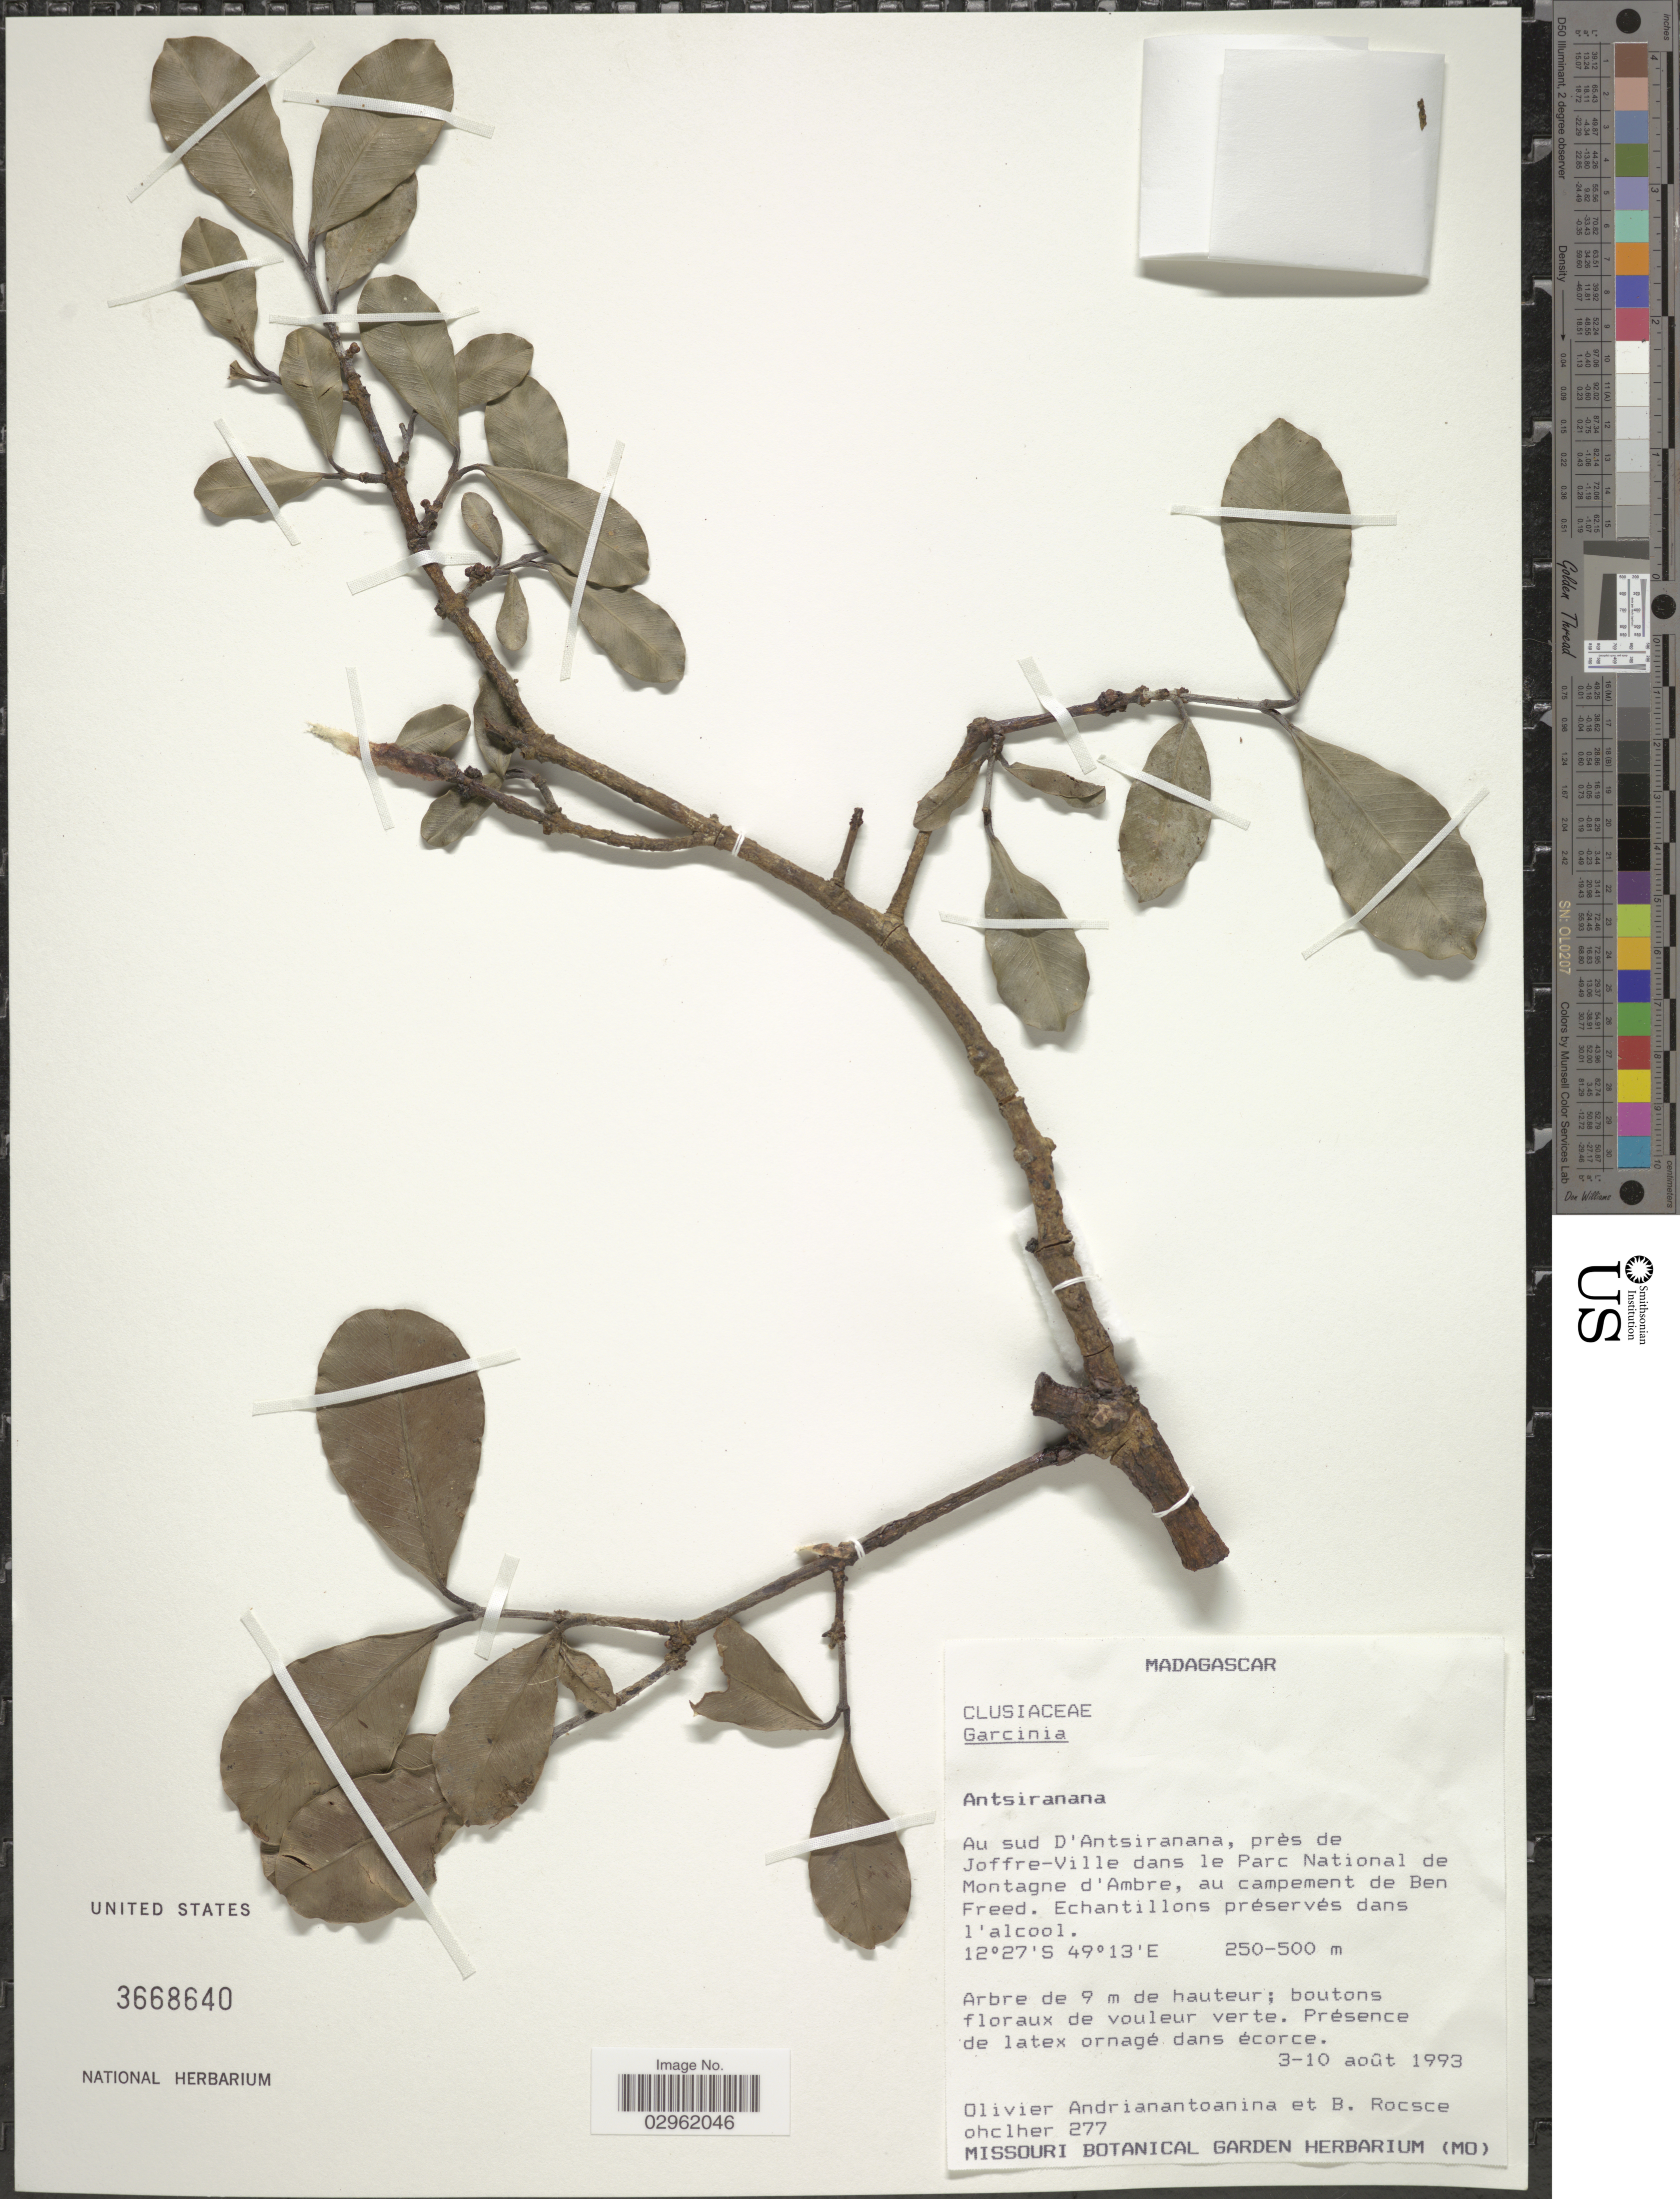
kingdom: Plantae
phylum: Tracheophyta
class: Magnoliopsida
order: Malpighiales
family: Clusiaceae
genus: Garcinia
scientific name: Garcinia sp.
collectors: O. Andrianantoanina & B. Rocsceohclher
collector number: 277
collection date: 1993-08-03/1993-08-10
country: Madagascar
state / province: Diana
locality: Au sud D'Antsiranana, près de Joffre-Ville dans le Parc National de Montagne d'Ambre, au campement de Ben Freed.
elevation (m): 250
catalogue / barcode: US 3668640